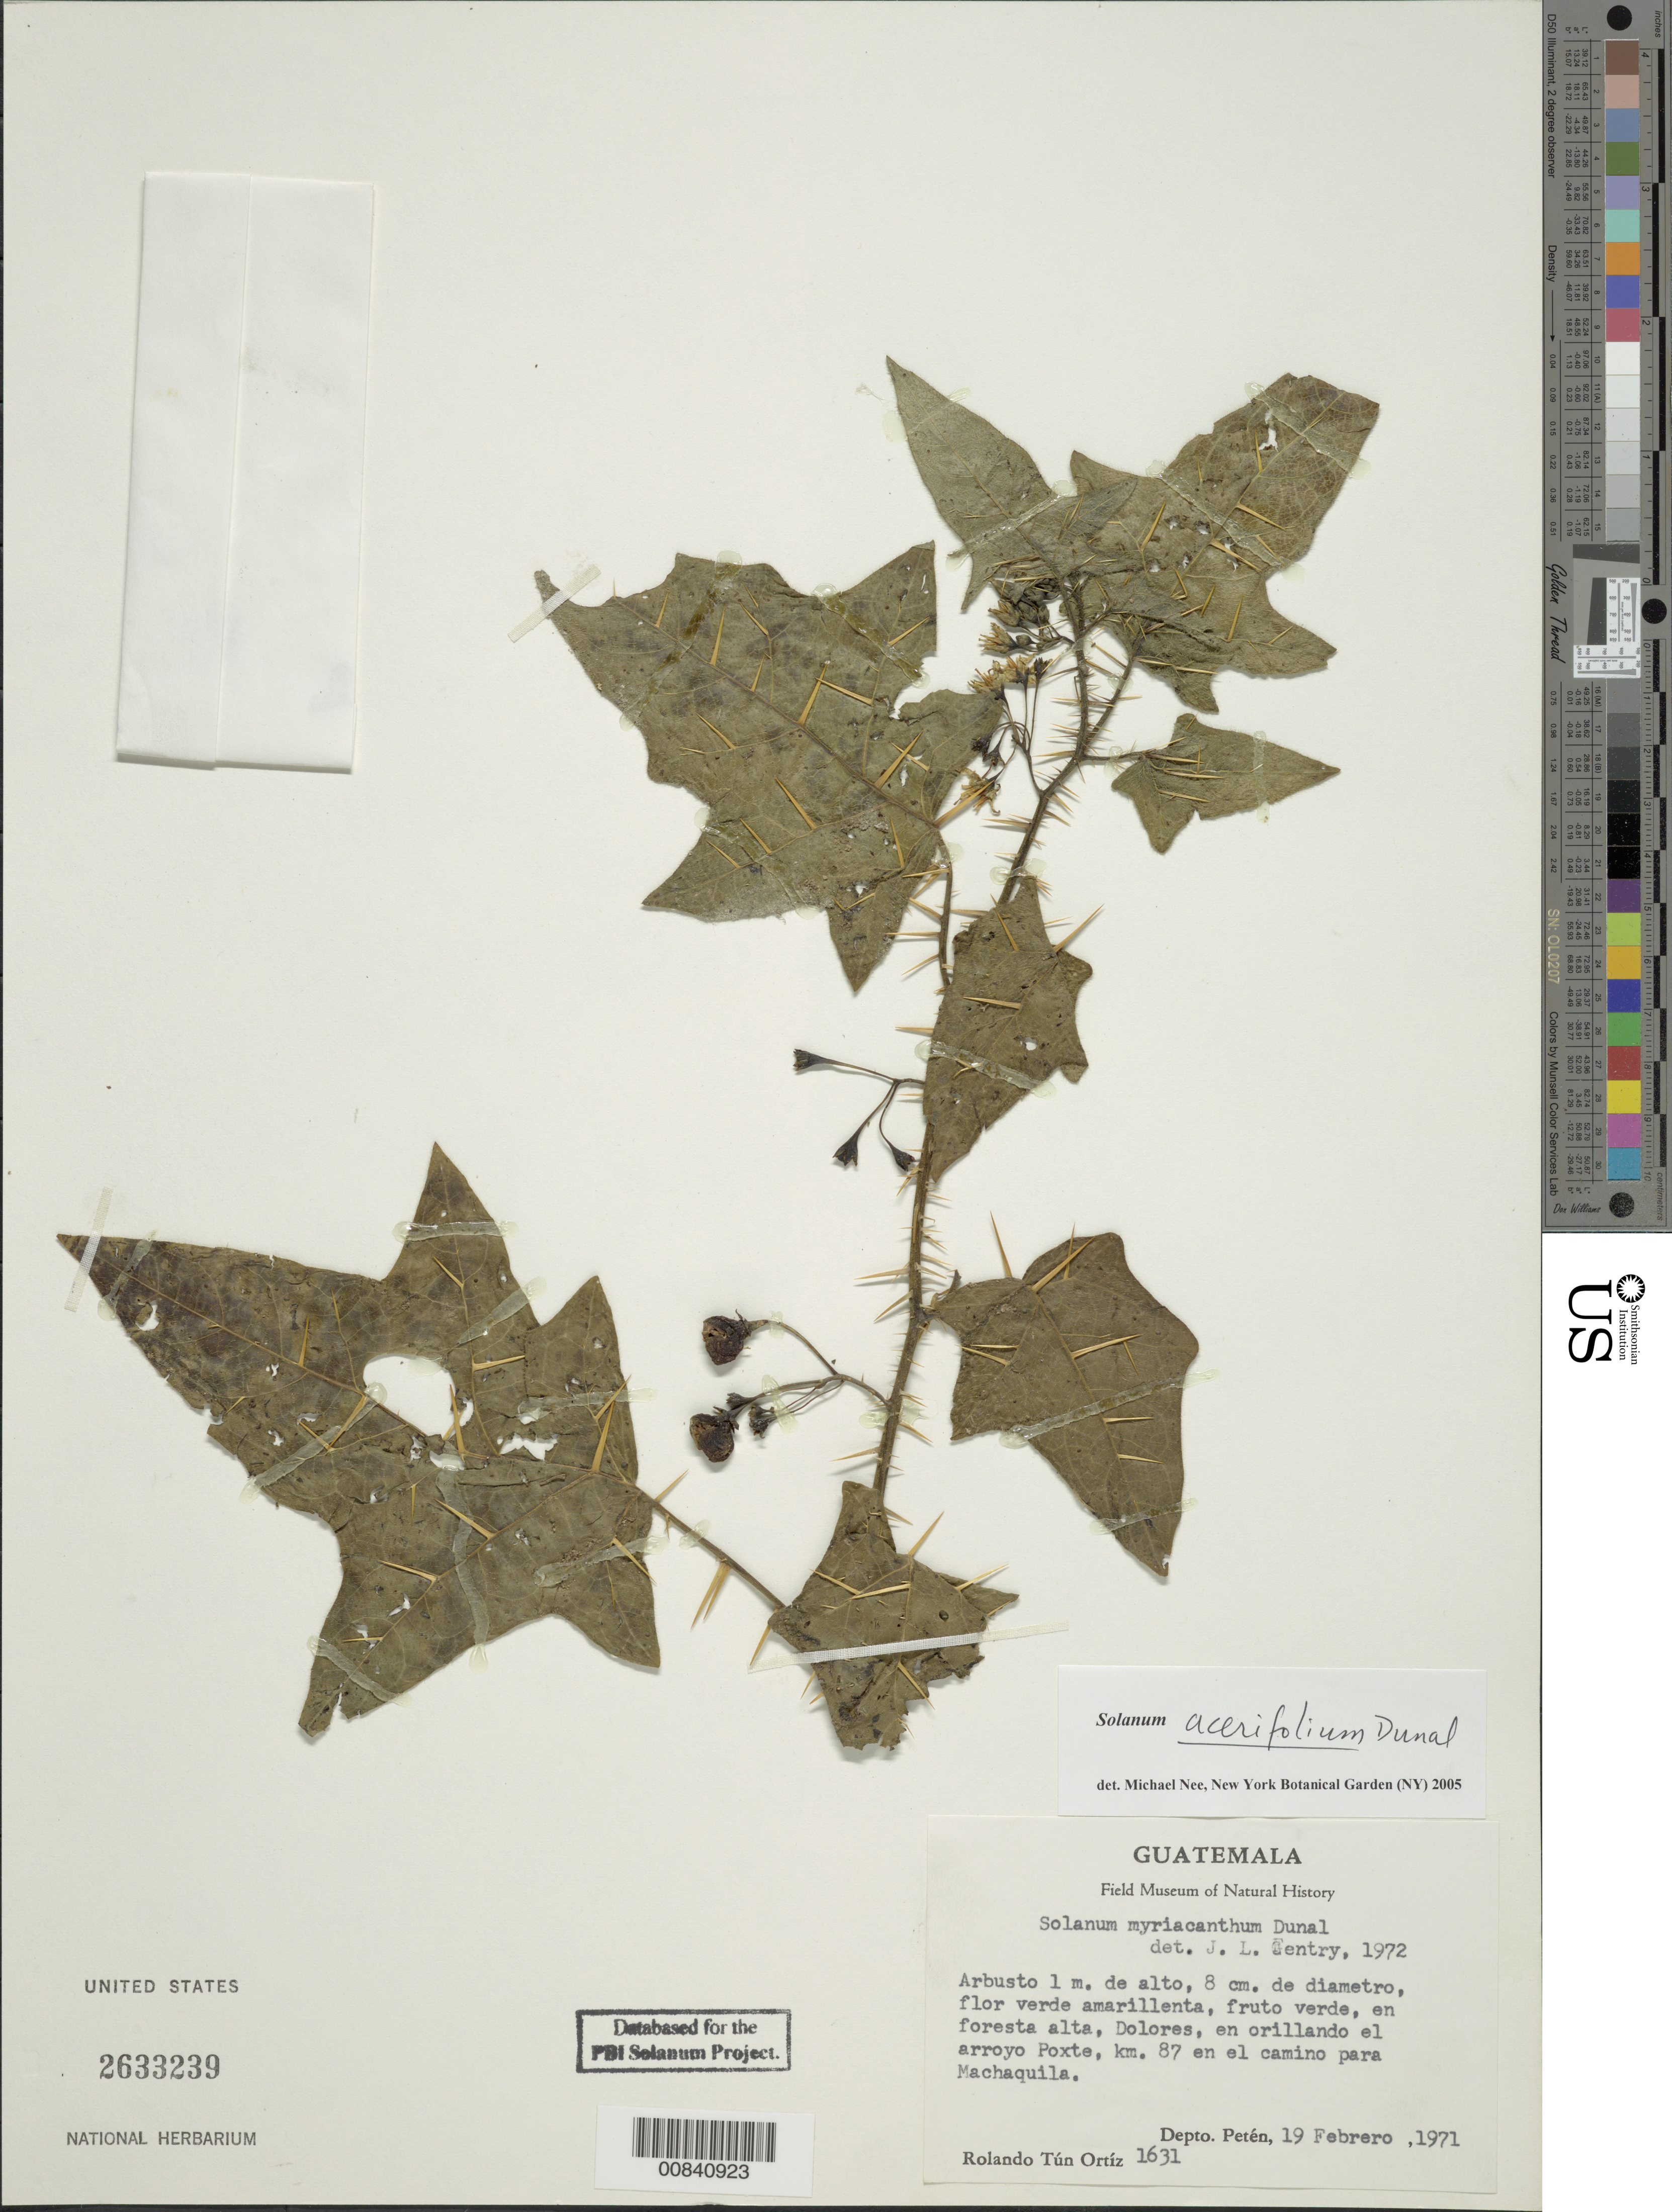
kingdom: Plantae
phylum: Tracheophyta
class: Magnoliopsida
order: Solanales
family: Solanaceae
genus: Solanum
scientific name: Solanum acerifolium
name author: Humb. & Bonpl. ex Dunal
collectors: R. T. Ortíz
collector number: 1631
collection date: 1971-02-19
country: Guatemala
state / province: El Petén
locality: Dolores, en orillando el arroyo Poxte, km.87 en el camino para Machaquila. Depto. Petén.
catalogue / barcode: US 2633239